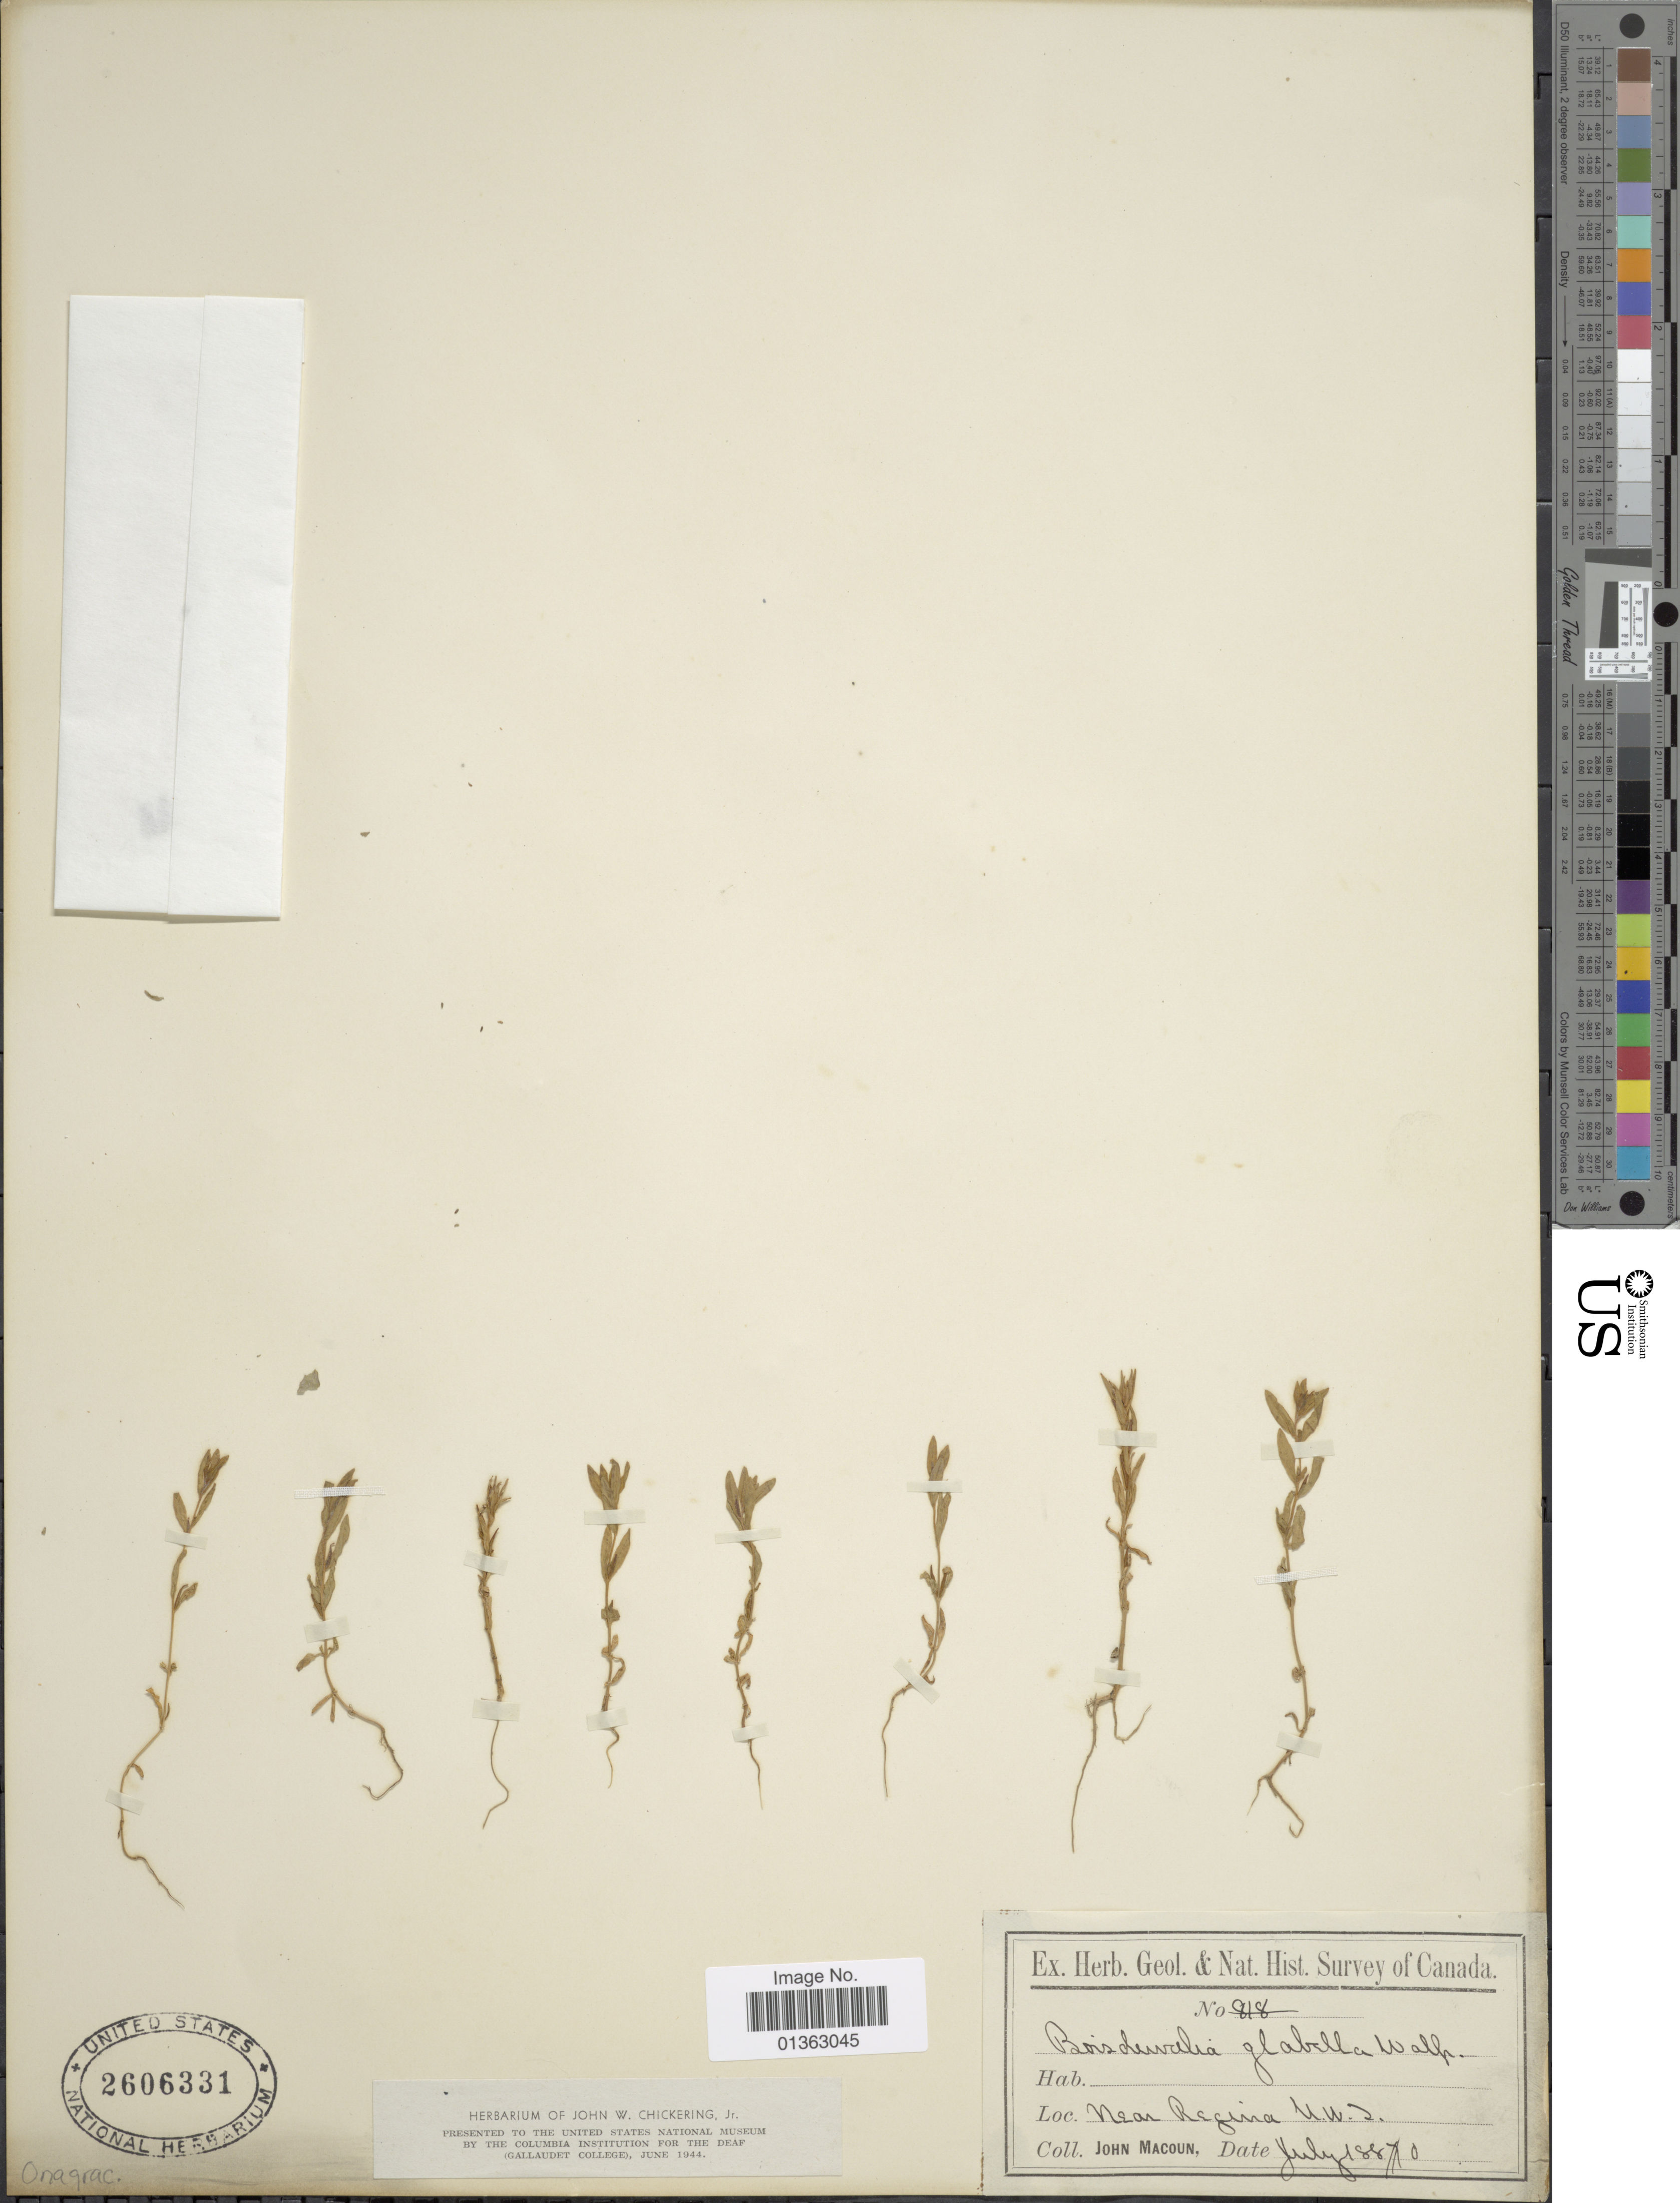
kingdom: Plantae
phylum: Tracheophyta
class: Magnoliopsida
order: Myrtales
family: Onagraceae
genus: Epilobium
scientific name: Epilobium campestre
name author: (Jeps.) Hoch & W.L. Wagner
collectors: J. Macoun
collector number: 818*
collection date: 1887-07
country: Canada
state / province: Northwest Territories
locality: Near Regina.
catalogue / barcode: US 2606331